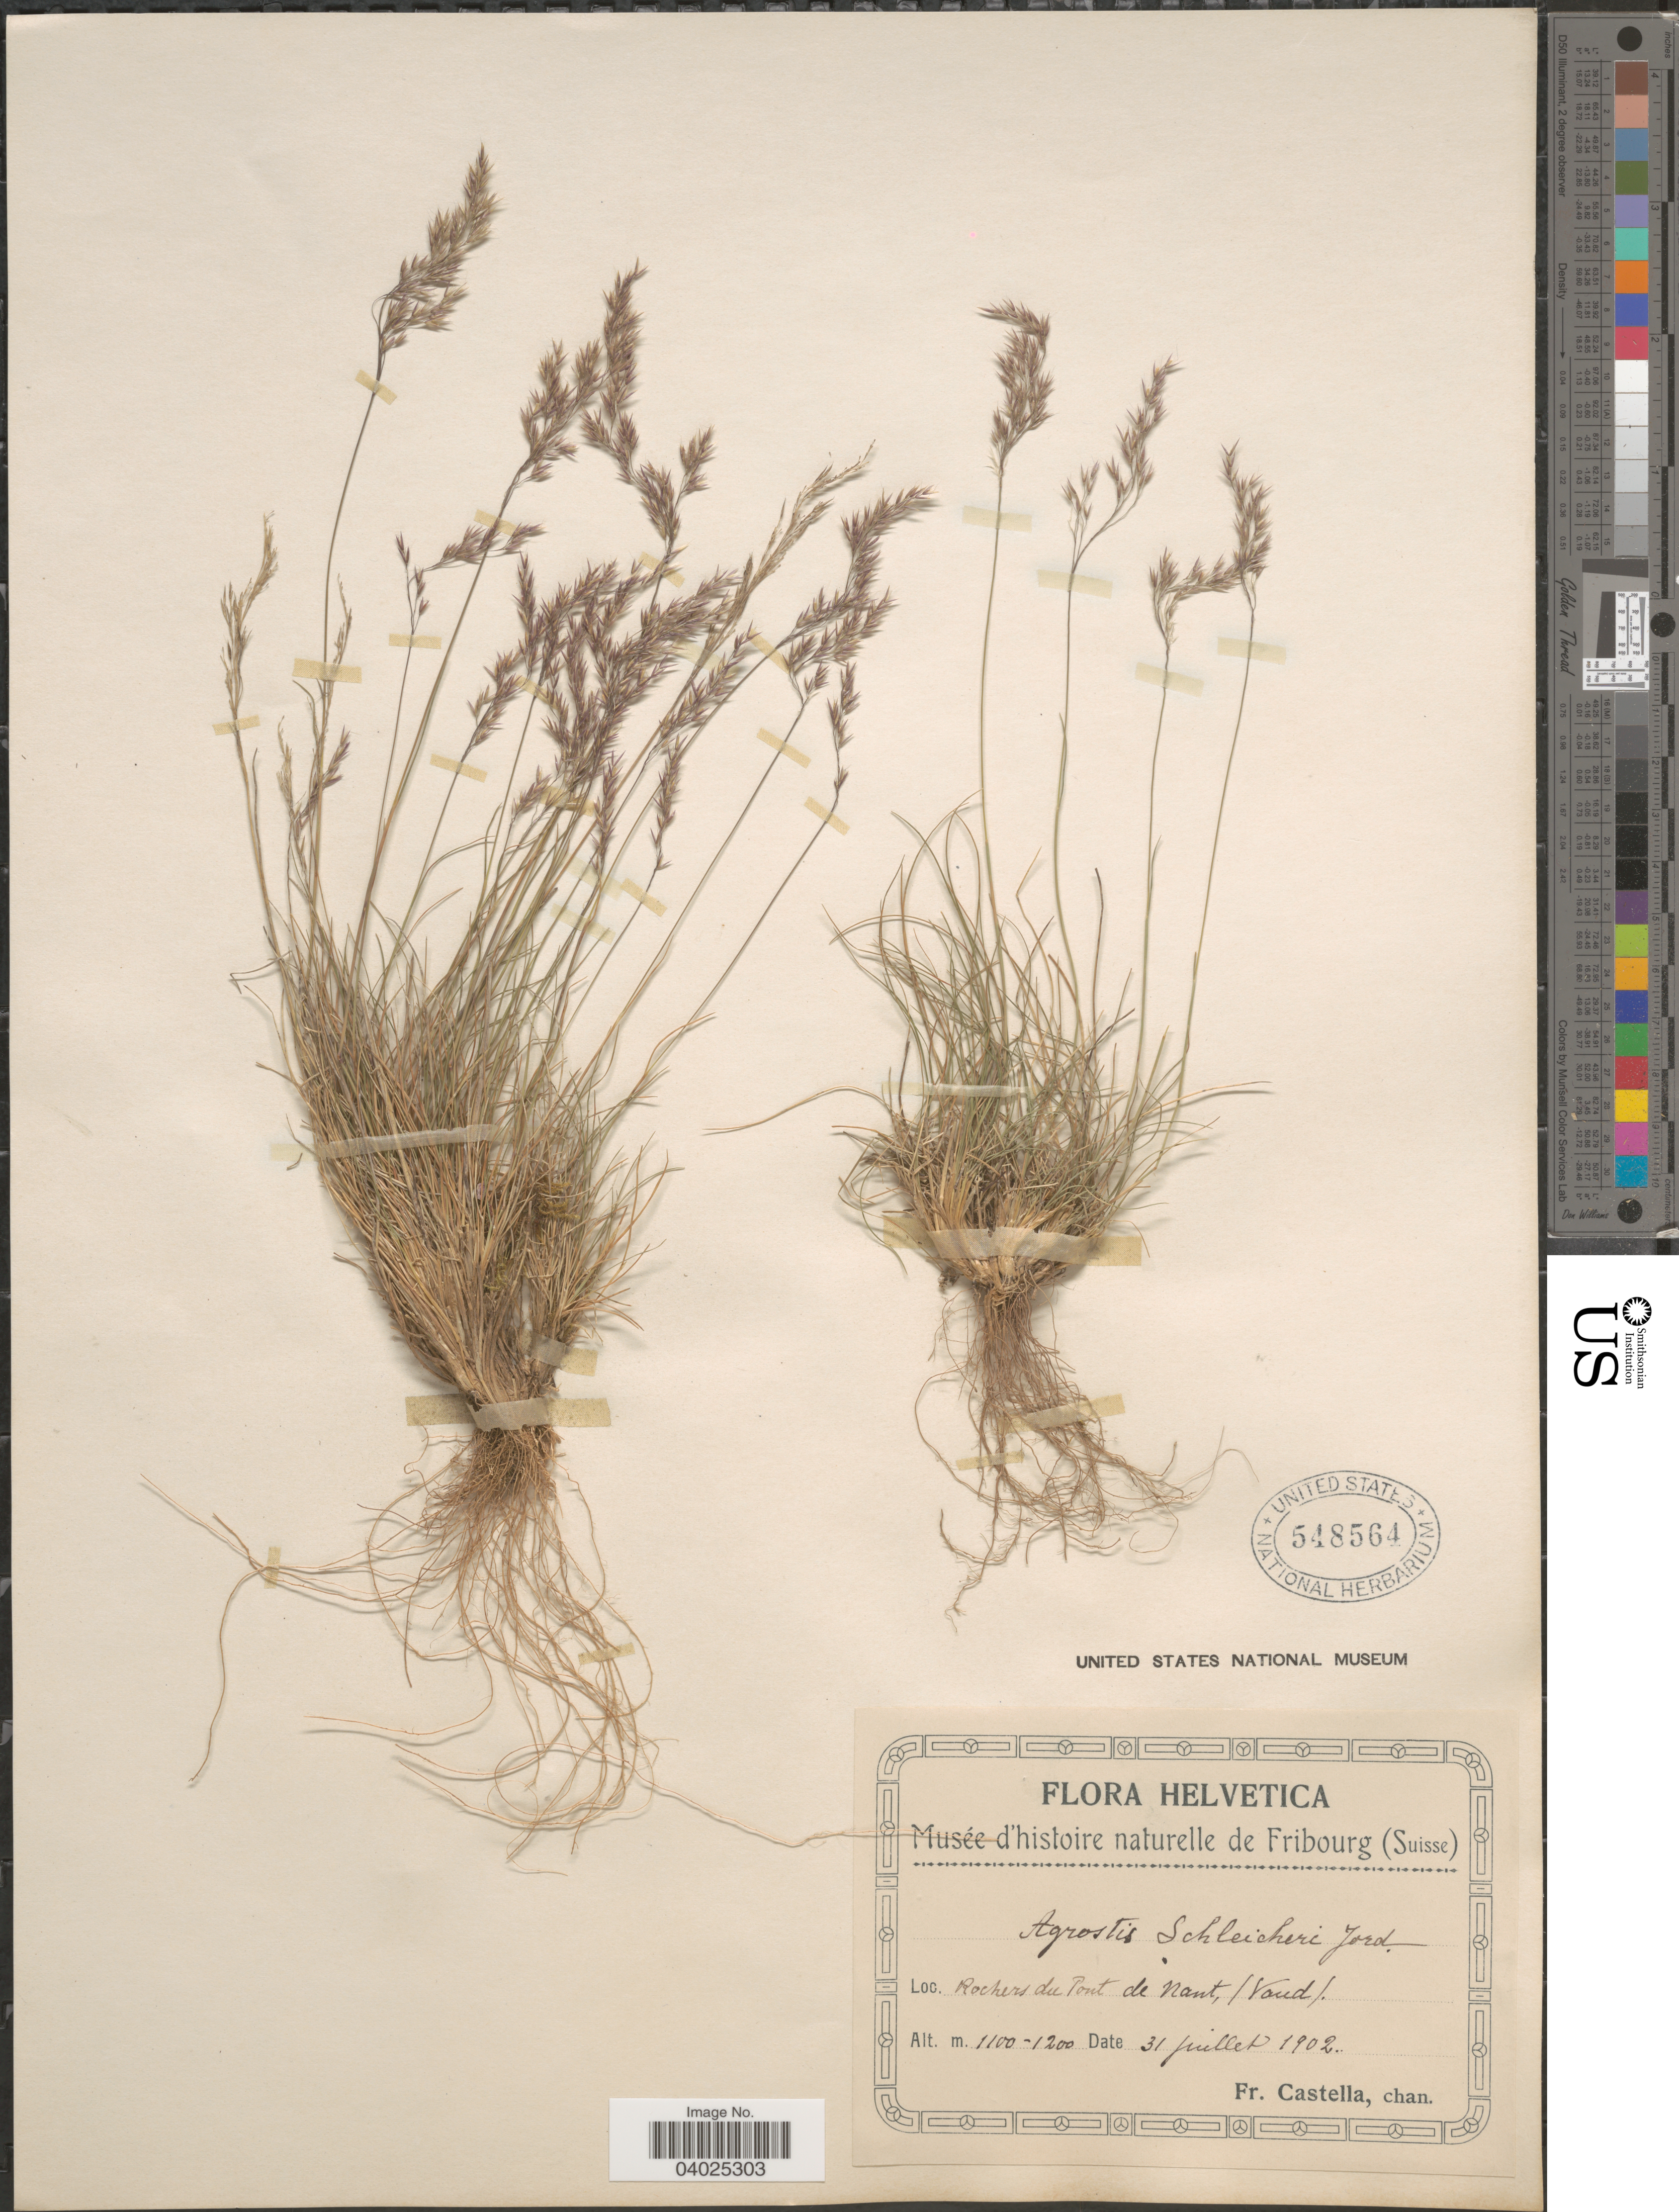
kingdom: Plantae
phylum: Tracheophyta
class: Liliopsida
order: Poales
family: Poaceae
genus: Alpagrostis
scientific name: Alpagrostis schleicheri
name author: (Jord. & Verl.) P.M. Peterson et al.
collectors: Fr. Castella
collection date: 1902-07-31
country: Switzerland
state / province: Vaud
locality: Helvetica. Rochers du Pont de Nant.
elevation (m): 1100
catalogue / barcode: US 548564